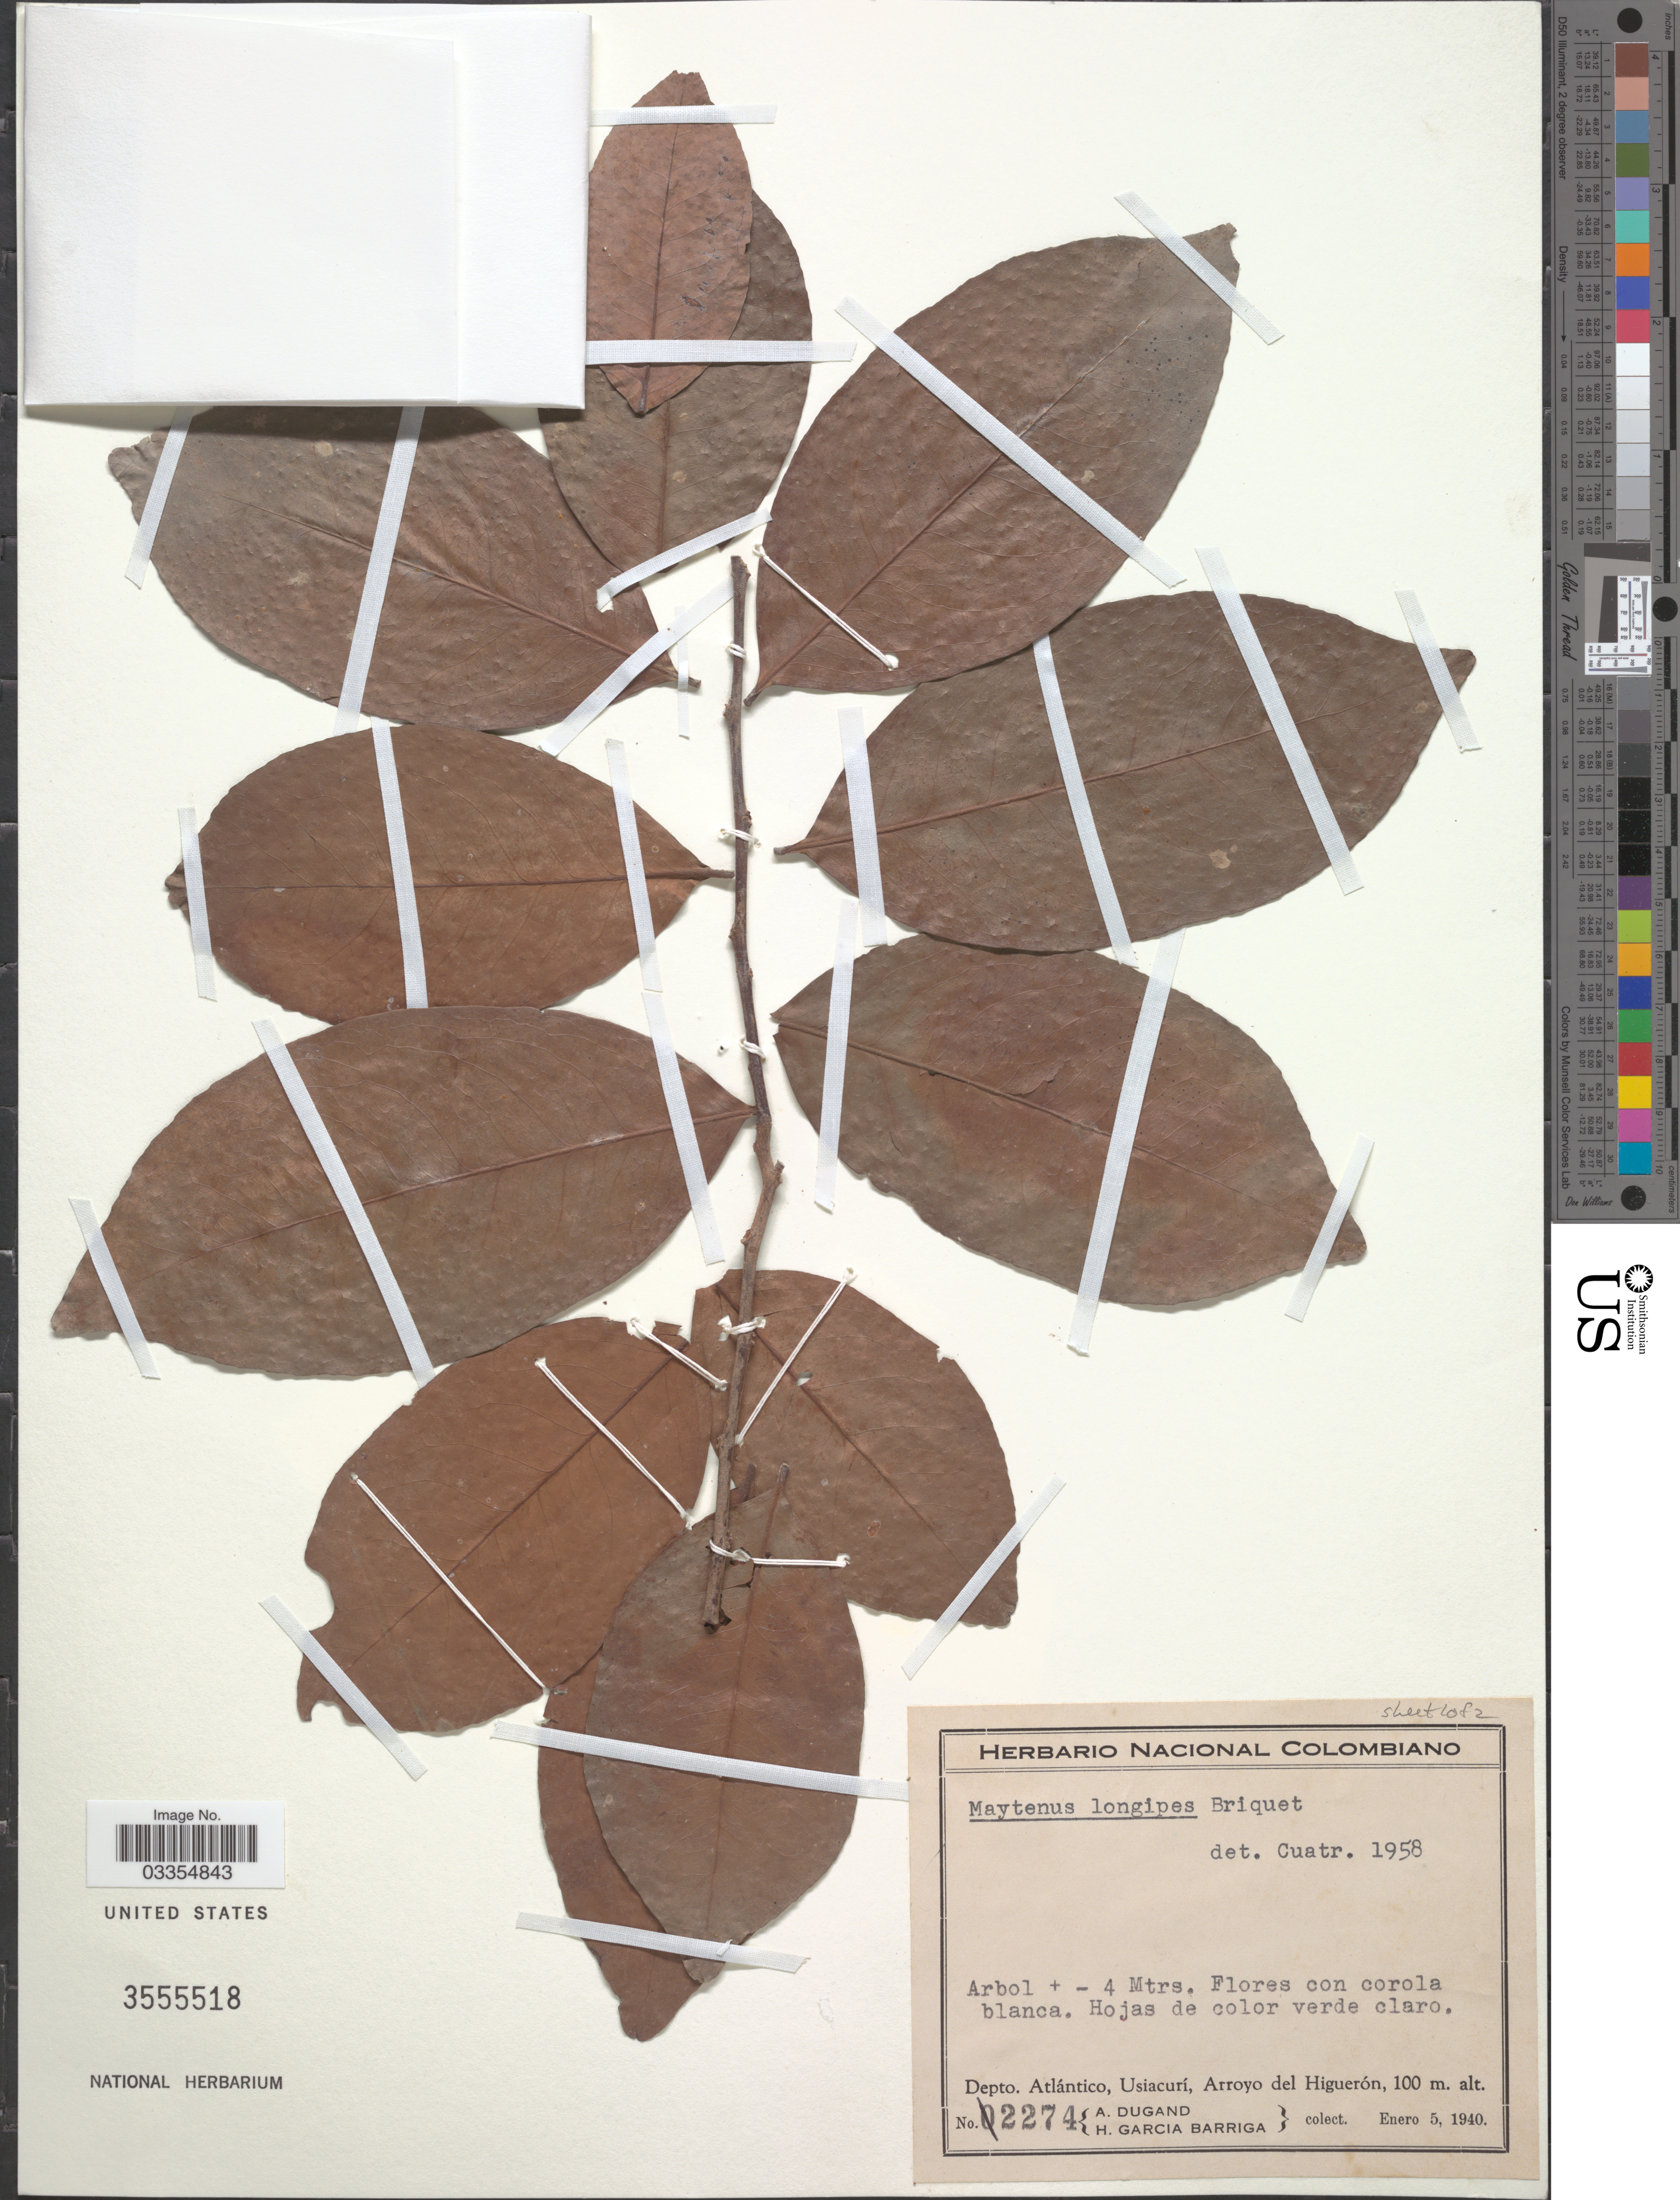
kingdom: Plantae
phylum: Tracheophyta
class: Magnoliopsida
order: Celastrales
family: Celastraceae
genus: Maytenus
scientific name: Maytenus longipes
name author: Briq.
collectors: A. Dugand & H. García Barriga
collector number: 2274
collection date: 1940-01-05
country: Colombia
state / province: Atlántico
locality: Depto. Altántico, Usiacurí, Arroyo del Higuerón.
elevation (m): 100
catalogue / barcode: US 3555518